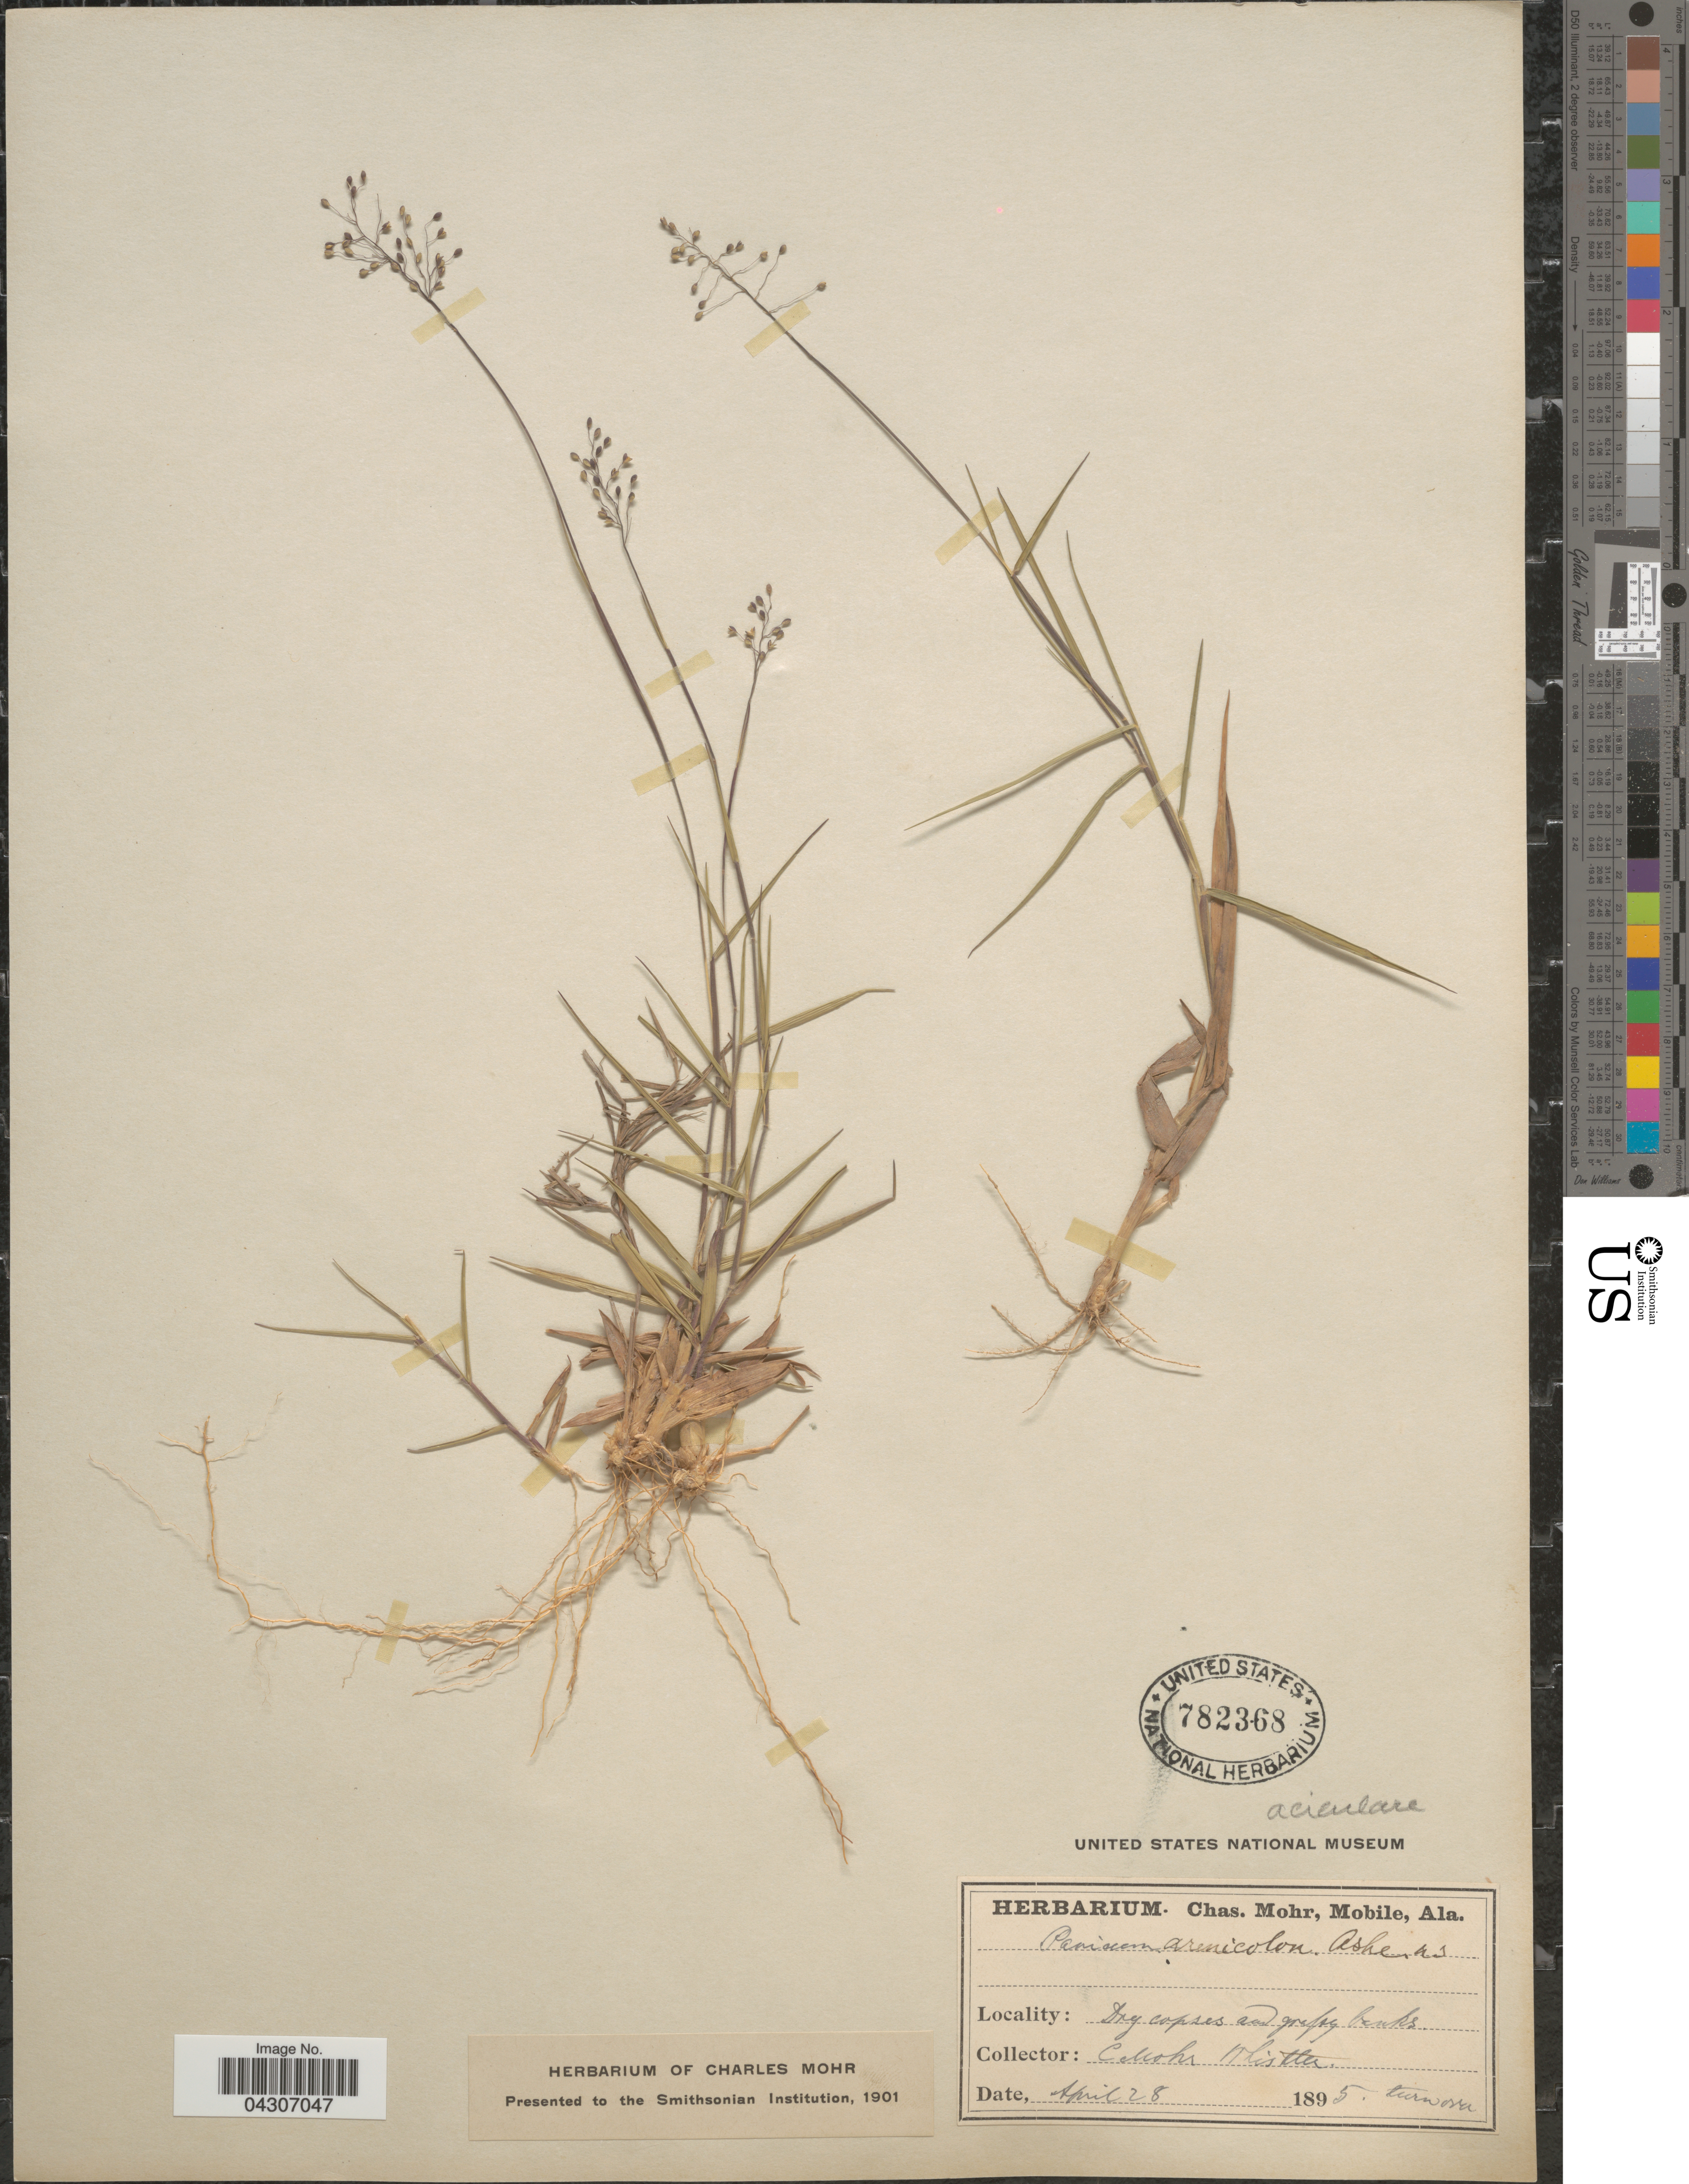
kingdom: Plantae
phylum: Tracheophyta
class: Liliopsida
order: Poales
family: Poaceae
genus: Dichanthelium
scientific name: Dichanthelium aciculare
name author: (Desv. ex Poir.) Gould & C.A. Clark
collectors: C. T. Mohr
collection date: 1895-04-28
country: United States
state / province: Alabama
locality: Dry copses and grassy banks Whistler.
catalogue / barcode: US 782368